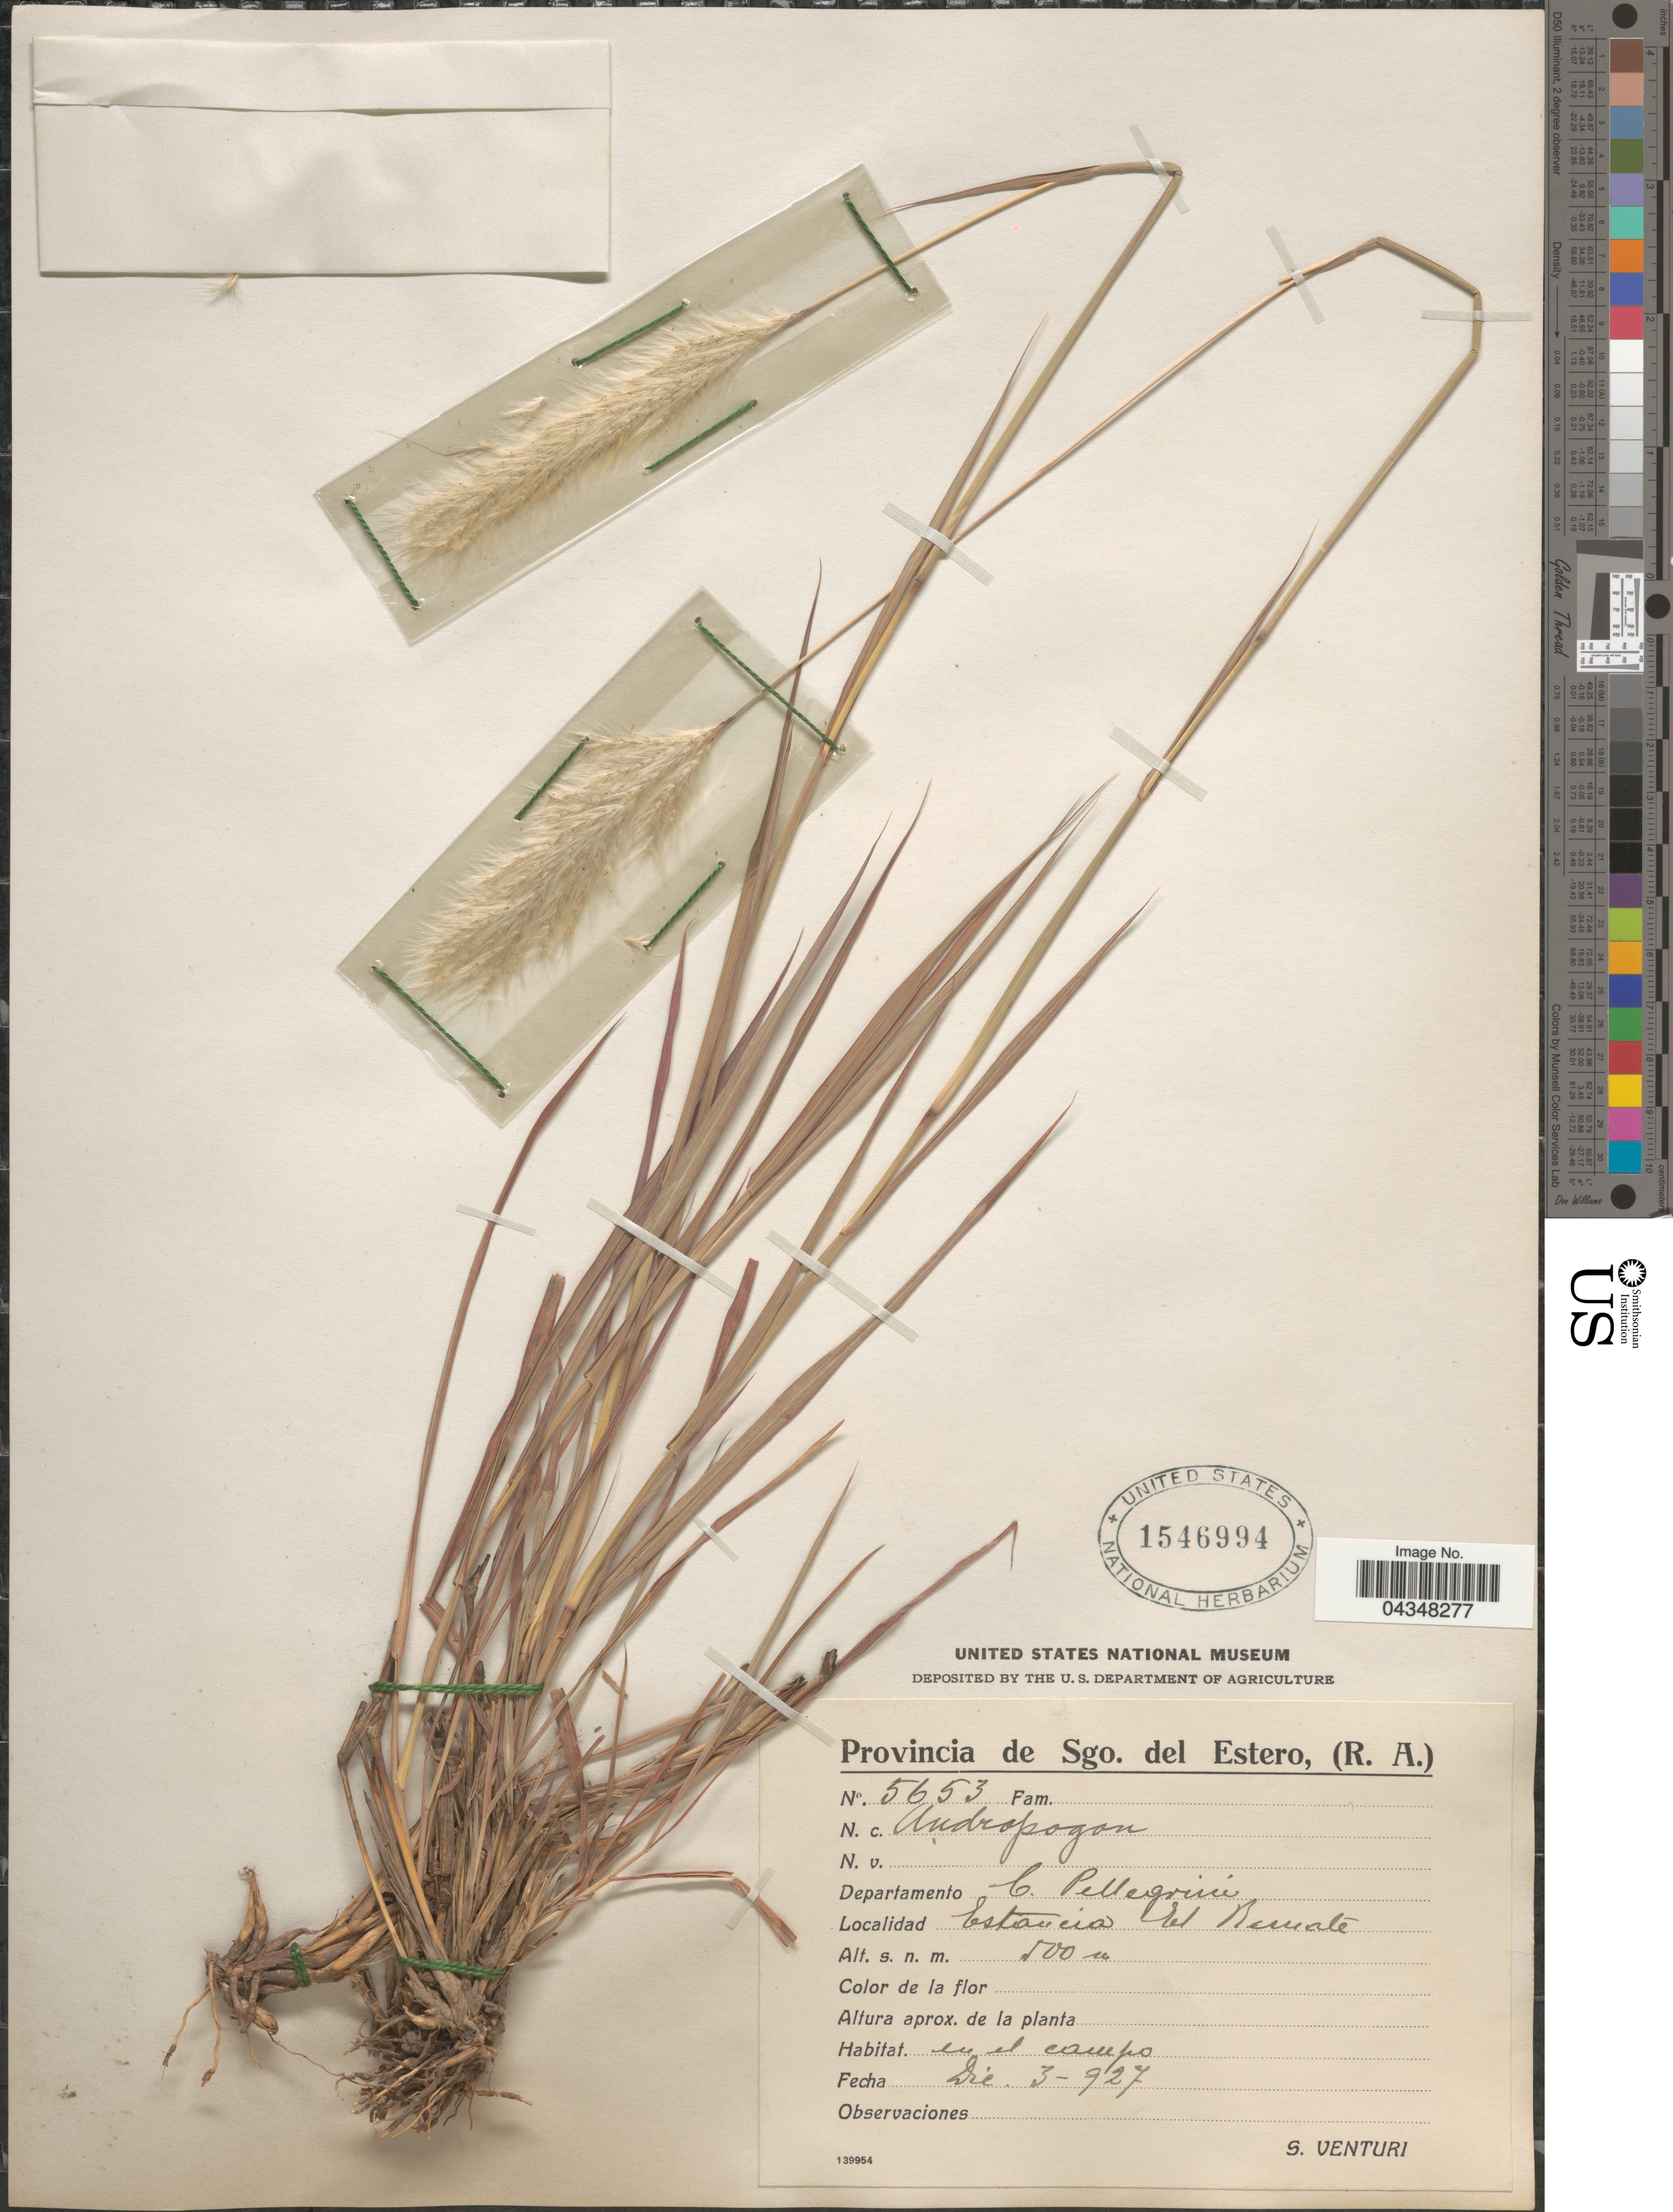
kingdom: Plantae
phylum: Tracheophyta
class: Liliopsida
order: Poales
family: Poaceae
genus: Bothriochloa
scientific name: Bothriochloa laguroides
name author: (DC.) Herter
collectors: S. Venturi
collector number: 5653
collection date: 1927-12-03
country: Argentina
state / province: Santiago del Estero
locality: Departamento C. Pellegrini. Estancia El Remate.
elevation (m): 500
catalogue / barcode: US 1546994